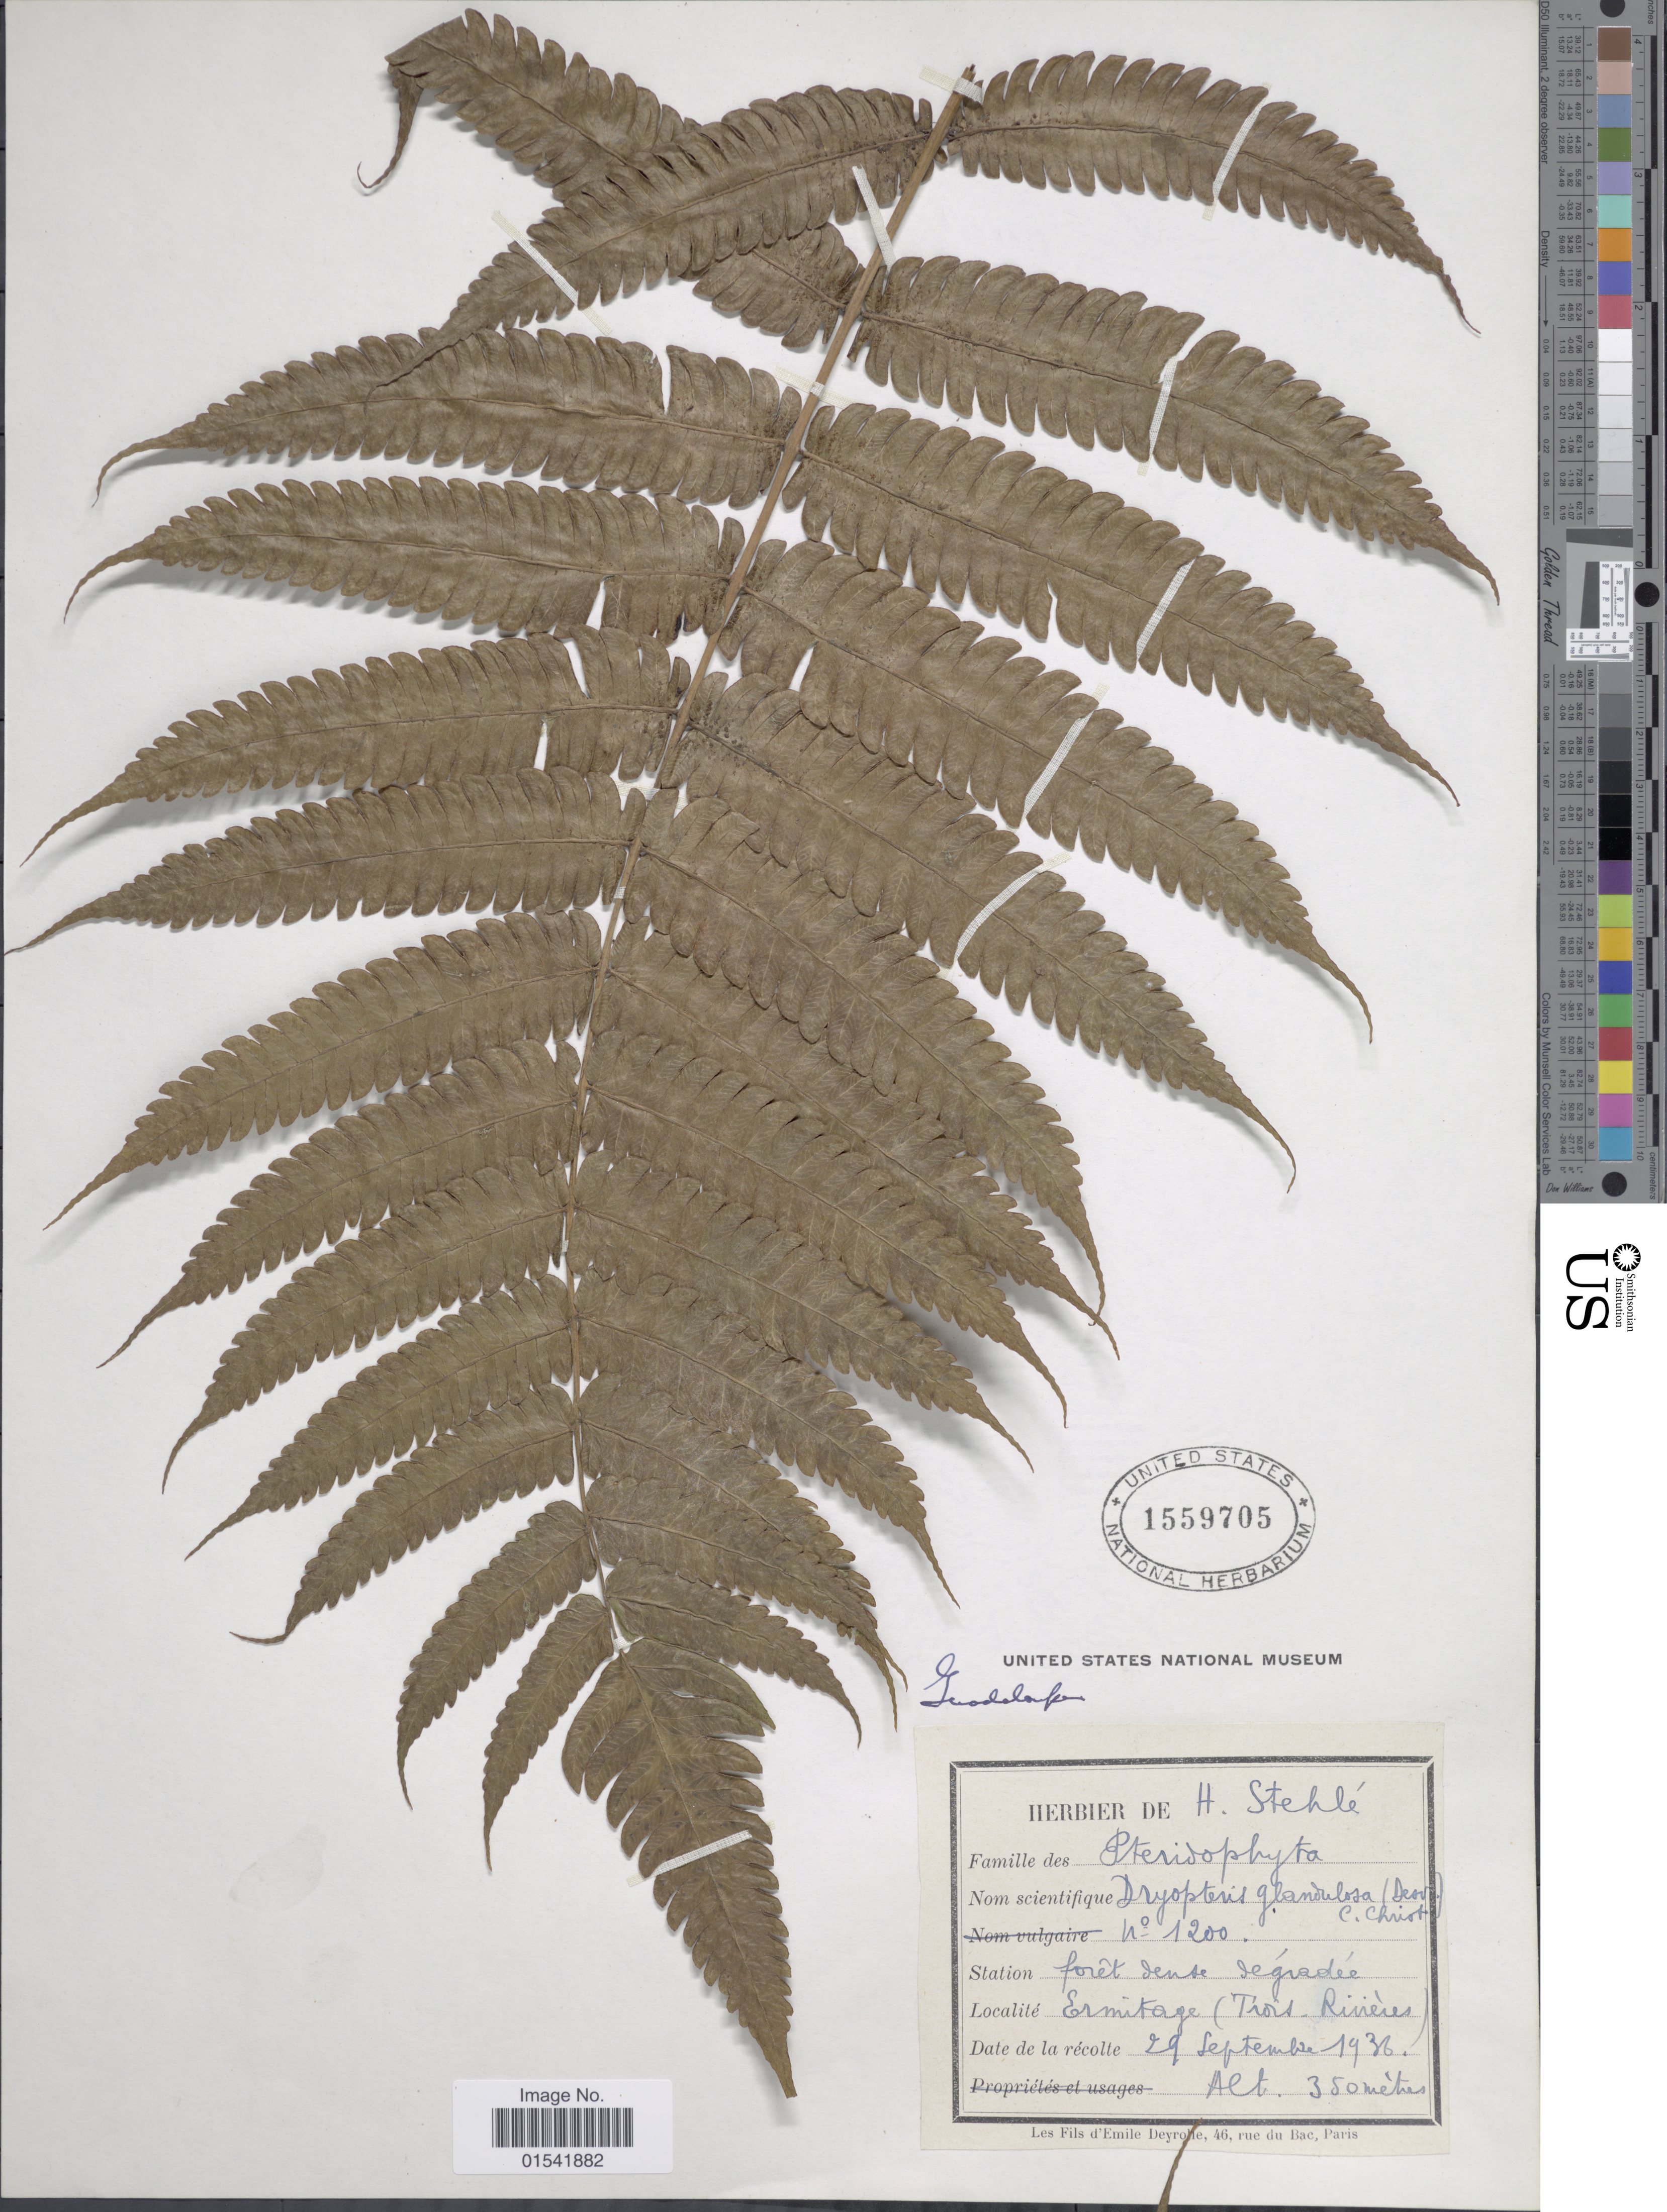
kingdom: Plantae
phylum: Tracheophyta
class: Polypodiopsida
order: Polypodiales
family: Thelypteridaceae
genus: Steiropteris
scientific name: Steiropteris glandulosa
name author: (Hook. f.) Pic. Serm.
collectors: ex herb. H. Stehlé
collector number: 1200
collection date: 1936-09-29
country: Martinique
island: Martinique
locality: Forêt dense dégradée, Ermitage (Trois Riviéres)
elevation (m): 350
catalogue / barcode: US 1559705